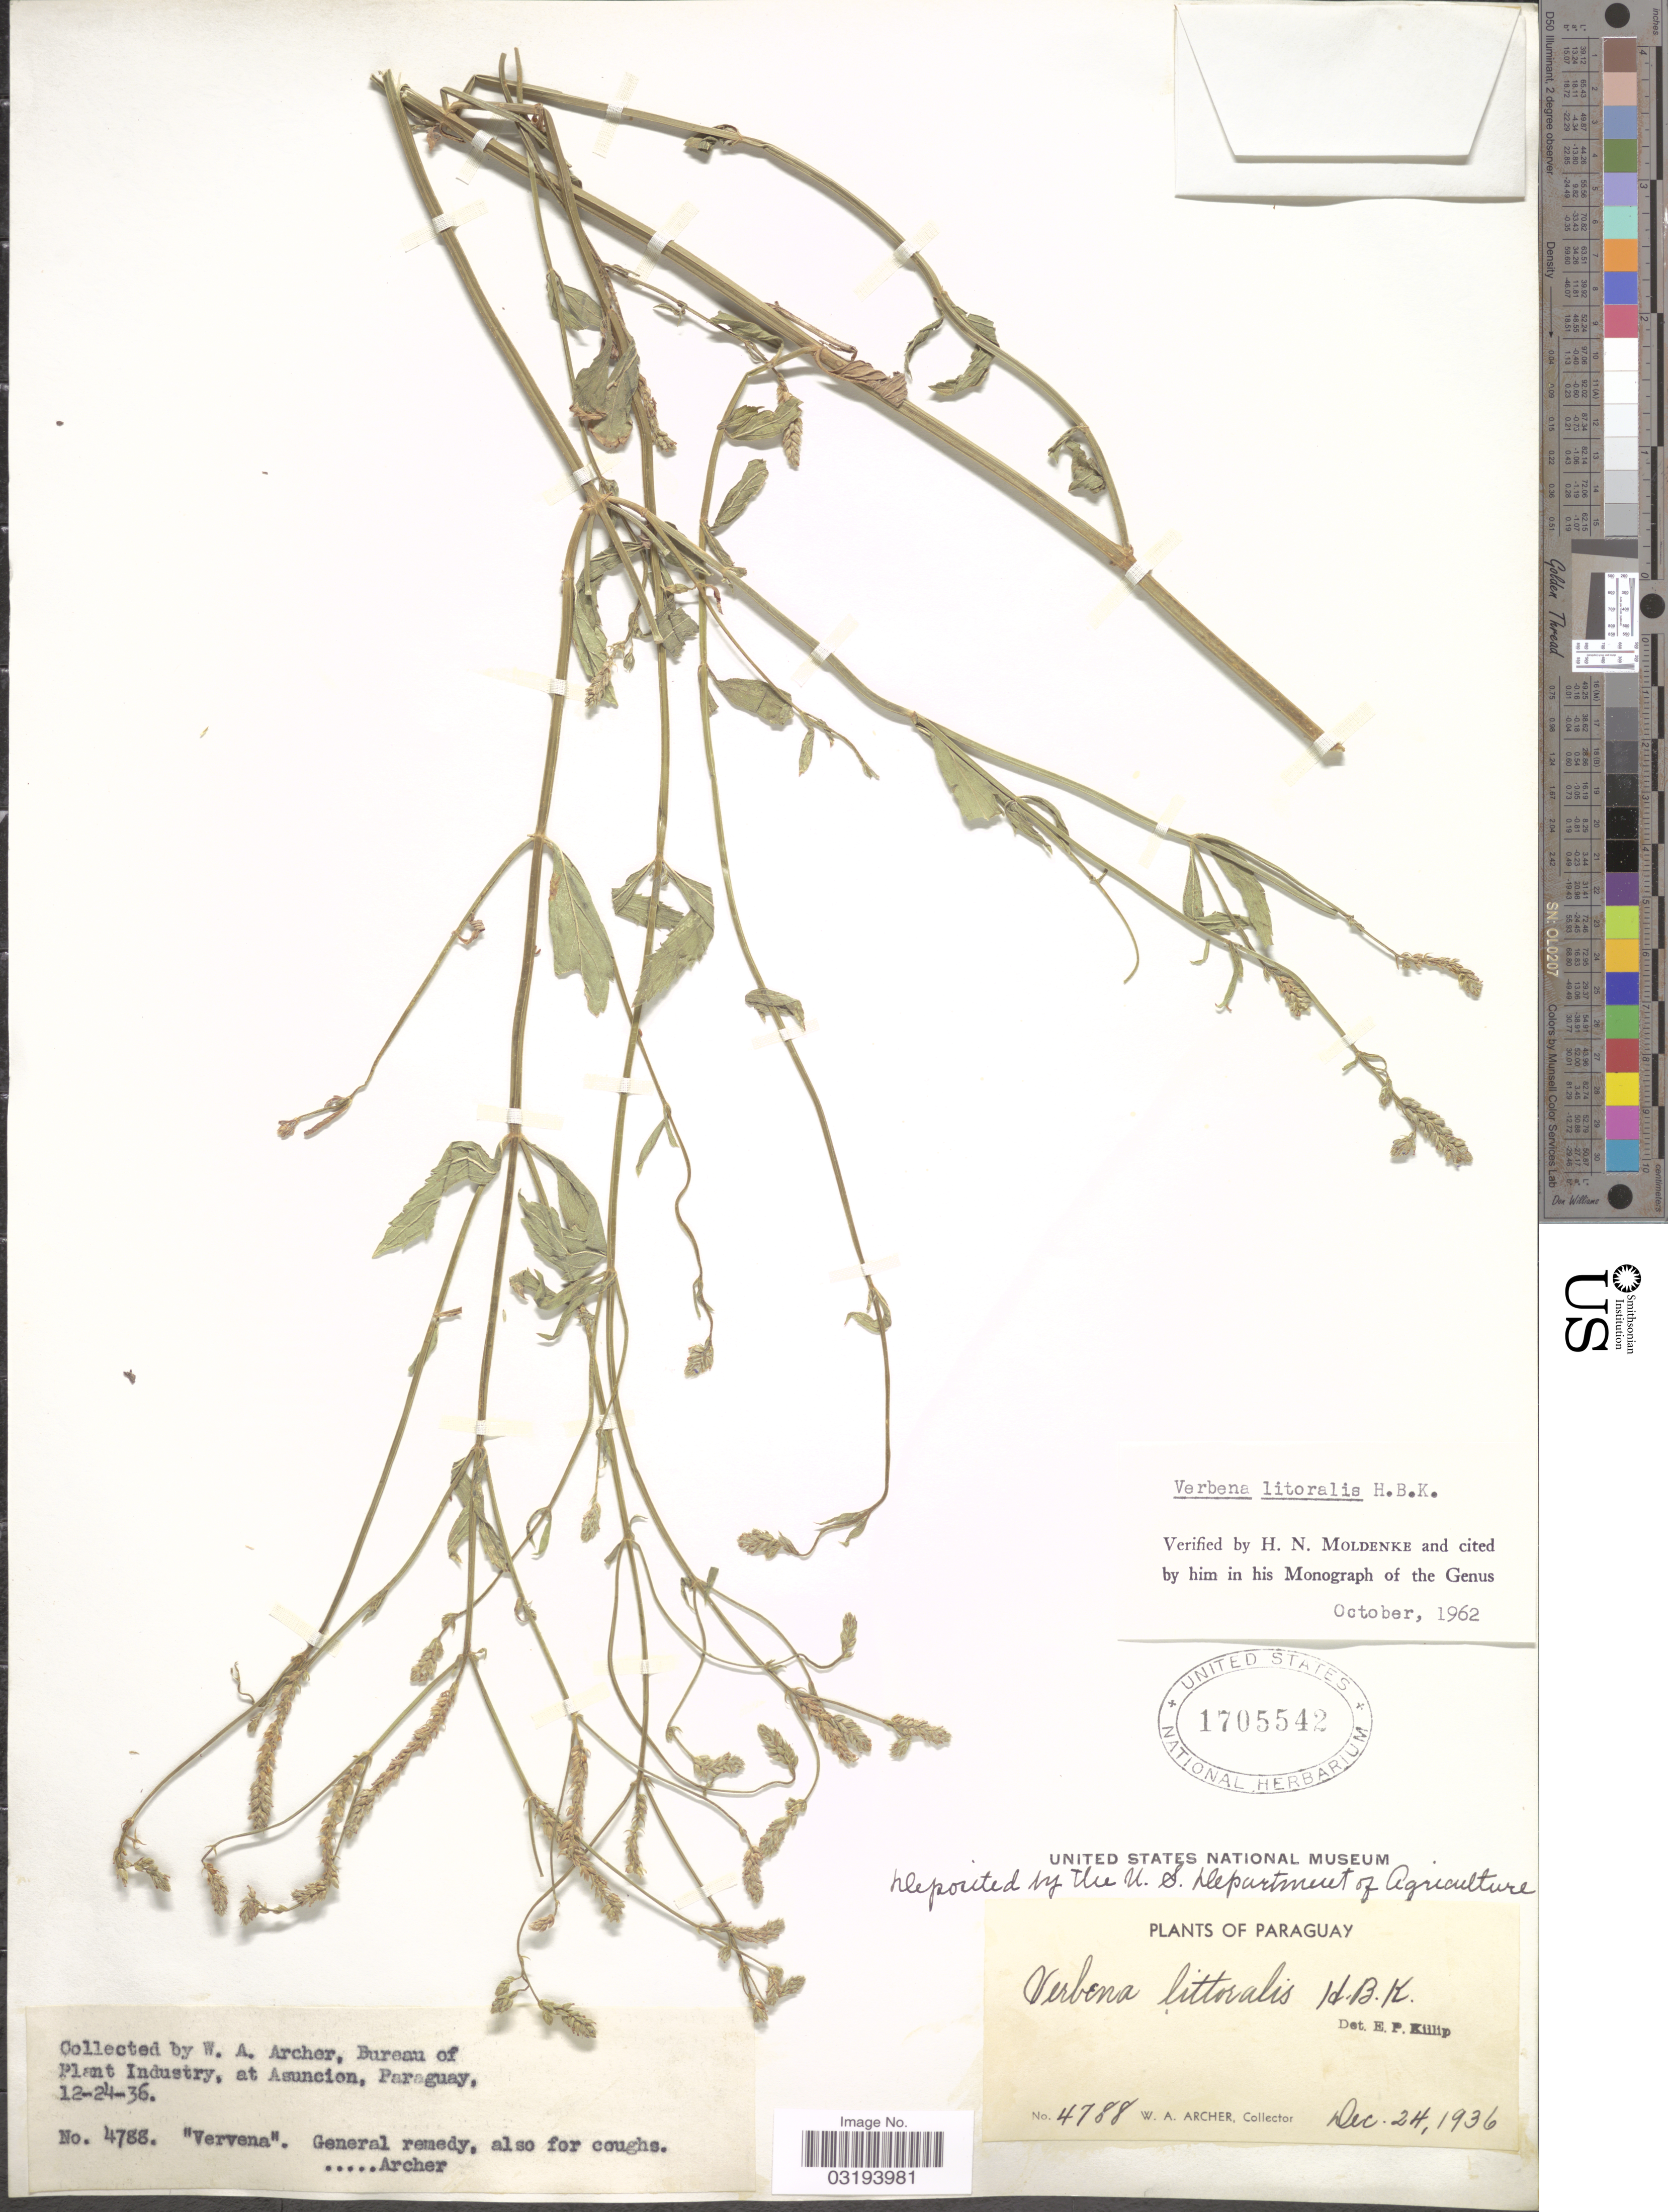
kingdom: Plantae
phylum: Tracheophyta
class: Magnoliopsida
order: Lamiales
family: Verbenaceae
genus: Verbena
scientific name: Verbena litoralis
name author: Kunth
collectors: W. Archer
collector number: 4788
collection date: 1936-12-24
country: Paraguay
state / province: Asuncion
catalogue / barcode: US 1705542